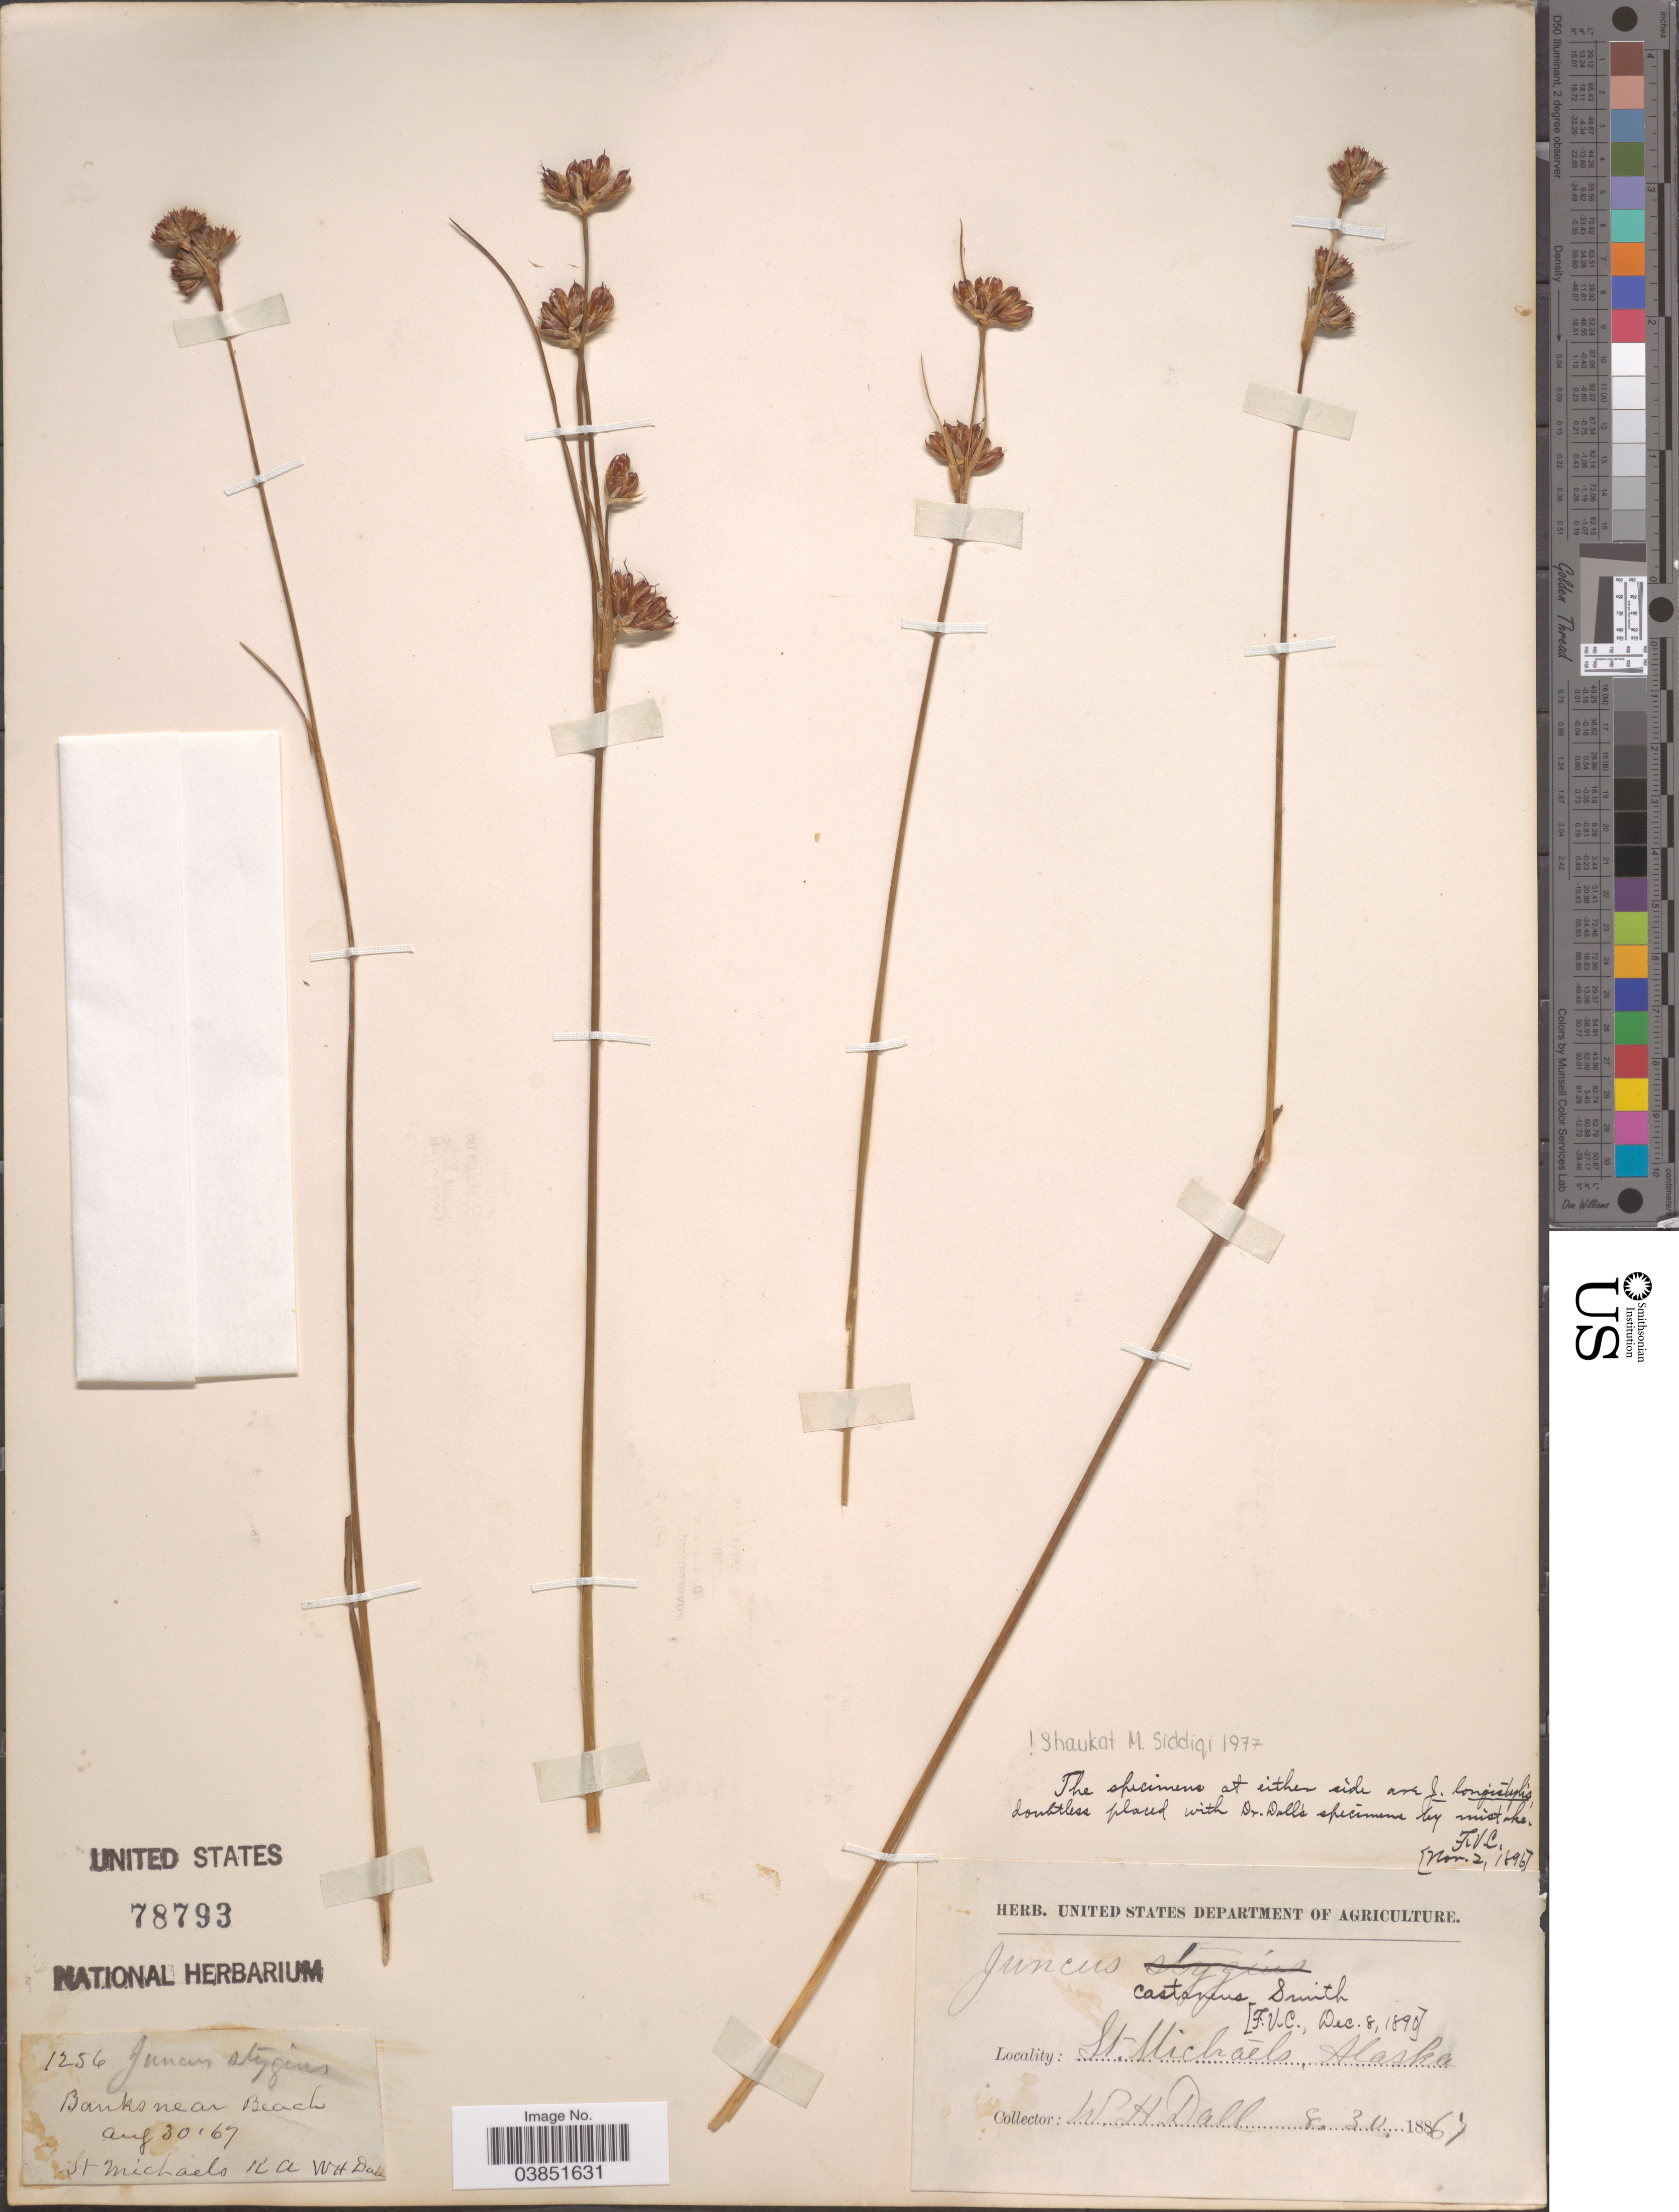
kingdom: Plantae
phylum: Tracheophyta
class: Liliopsida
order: Poales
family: Juncaceae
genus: Juncus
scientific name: Juncus castaneus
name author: Sm.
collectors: W. Dall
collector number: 1256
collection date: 1867-08-30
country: United States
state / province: Alaska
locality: Banks near Beach. St. Michaels.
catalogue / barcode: US 78793